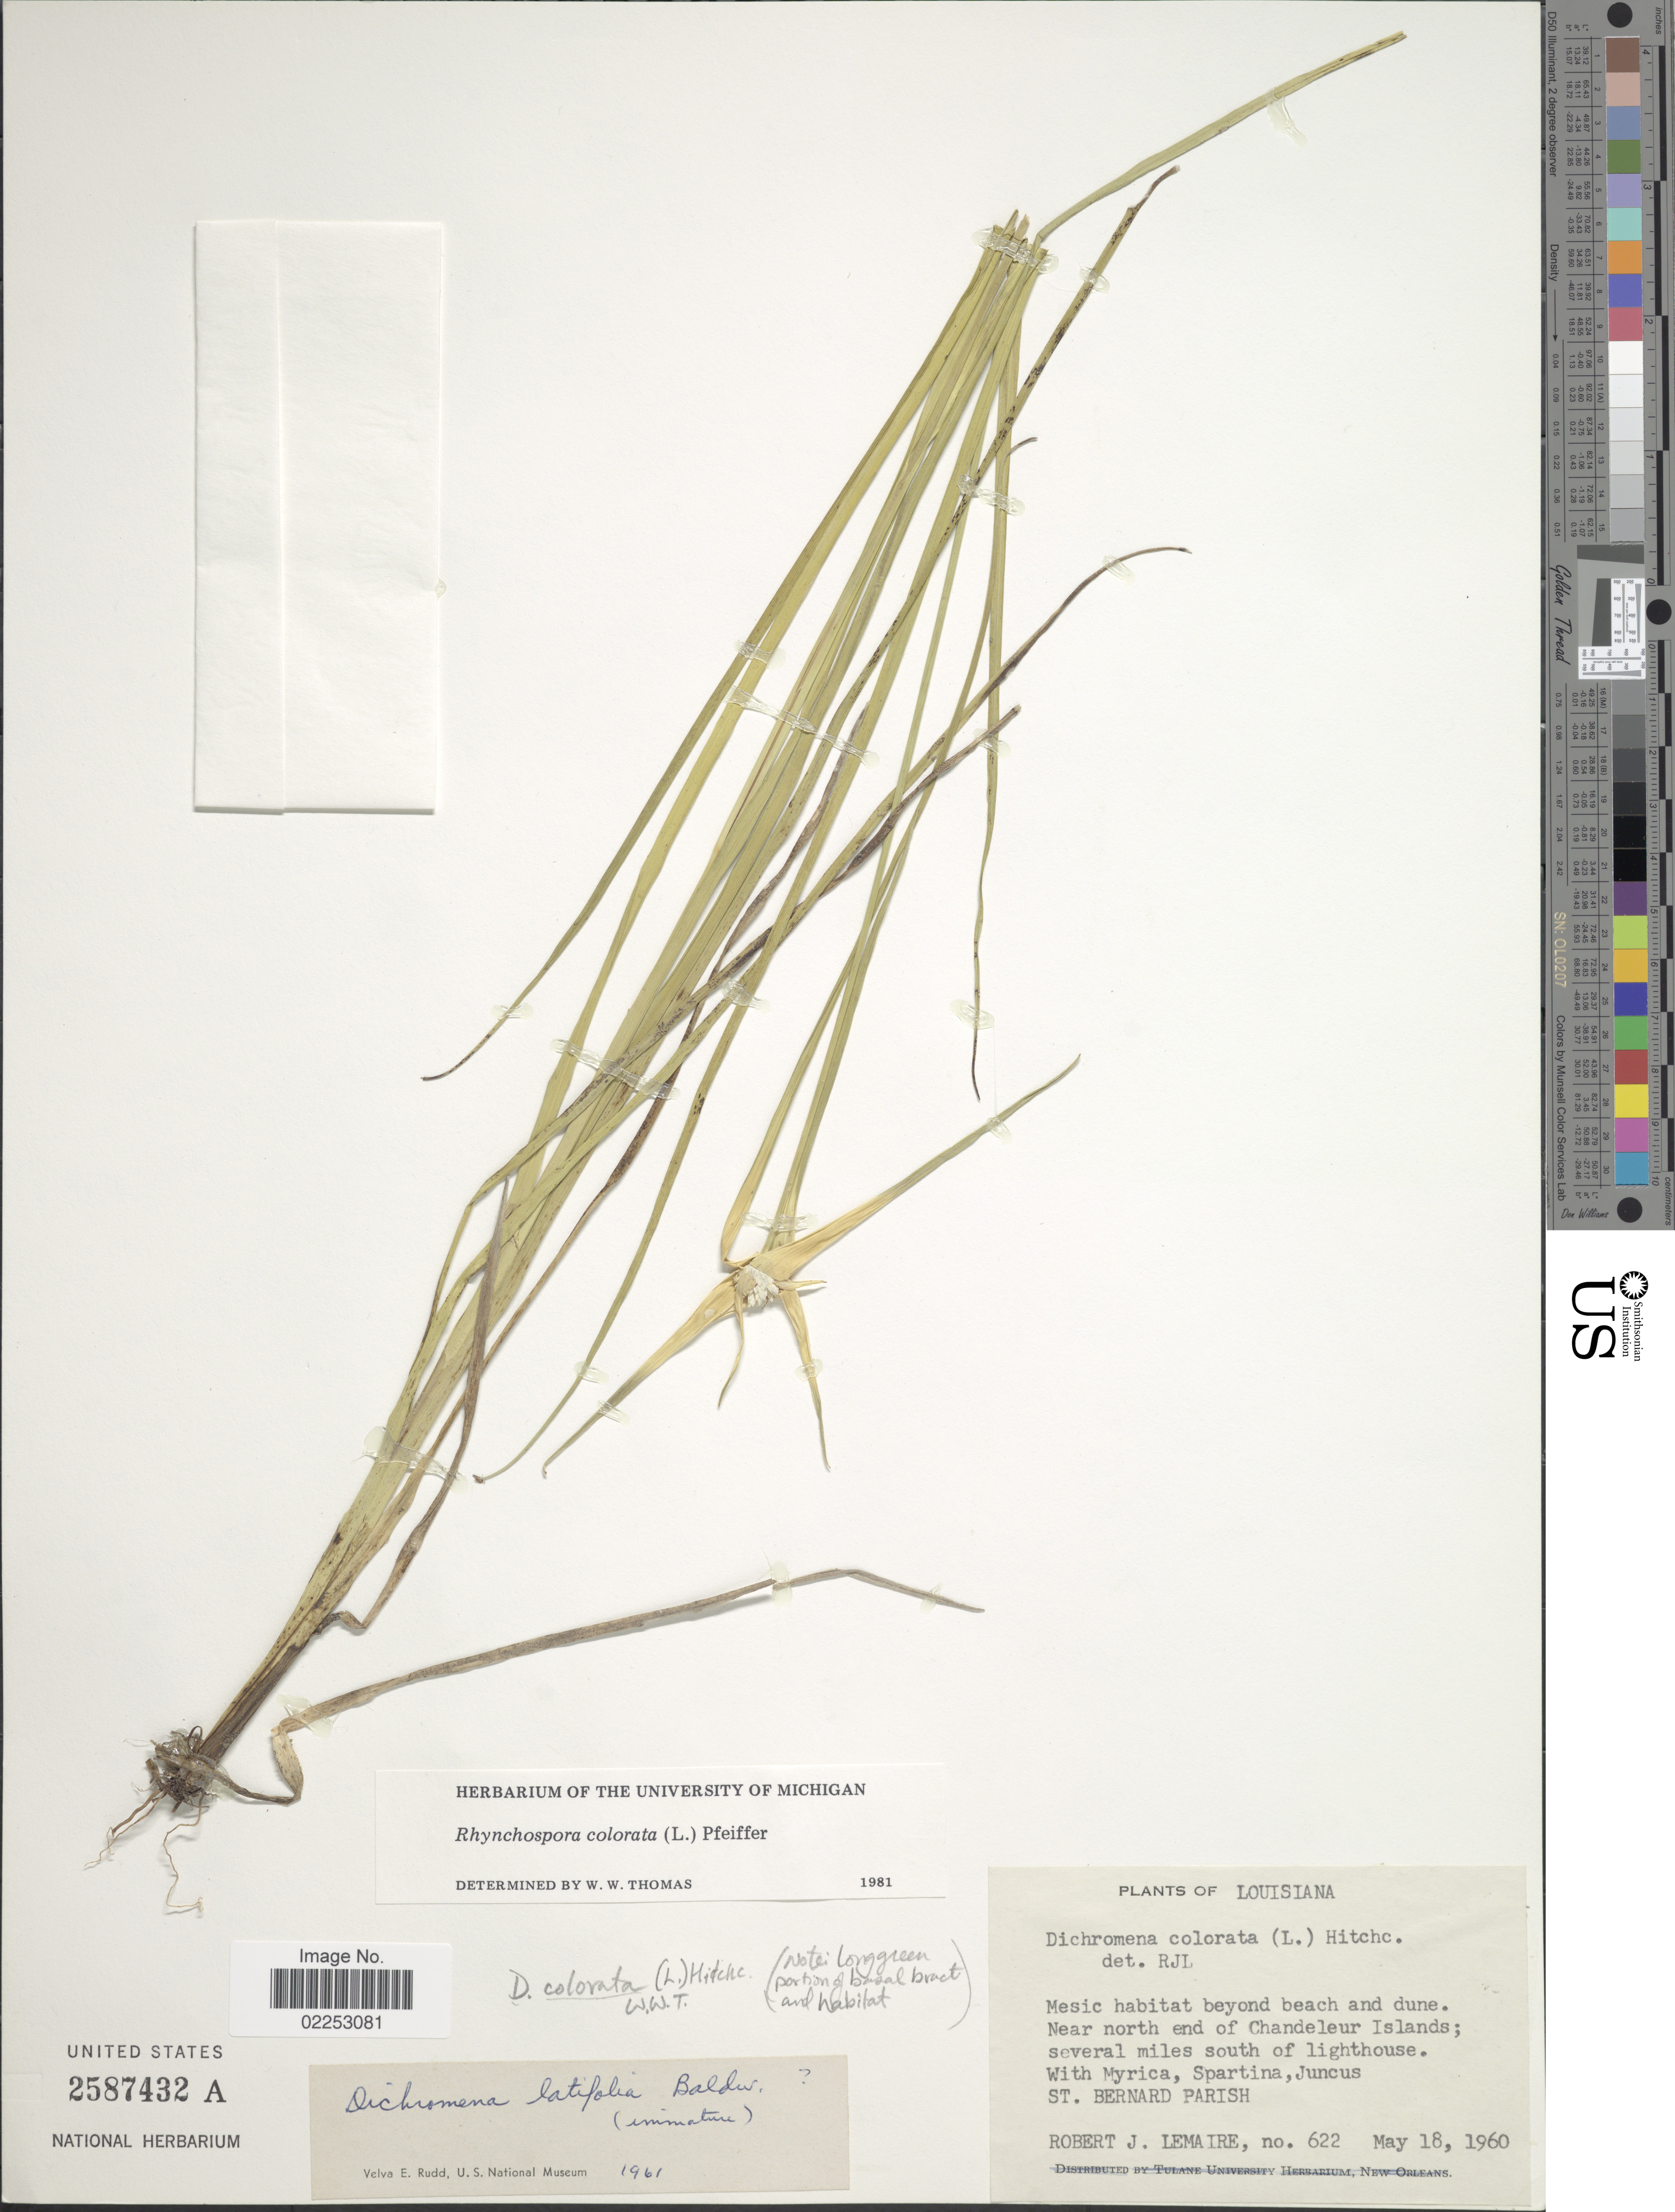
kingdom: Plantae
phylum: Tracheophyta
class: Liliopsida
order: Poales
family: Cyperaceae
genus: Rhynchospora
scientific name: Rhynchospora colorata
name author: (L.) H. Pfeiff.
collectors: R. J. Lemaire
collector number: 622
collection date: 1960-05-18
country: United States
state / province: Louisiana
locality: Near north end of Chandeleur Islands; several miles south of lighthouse, St. Bernard Parish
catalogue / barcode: US 2587432A